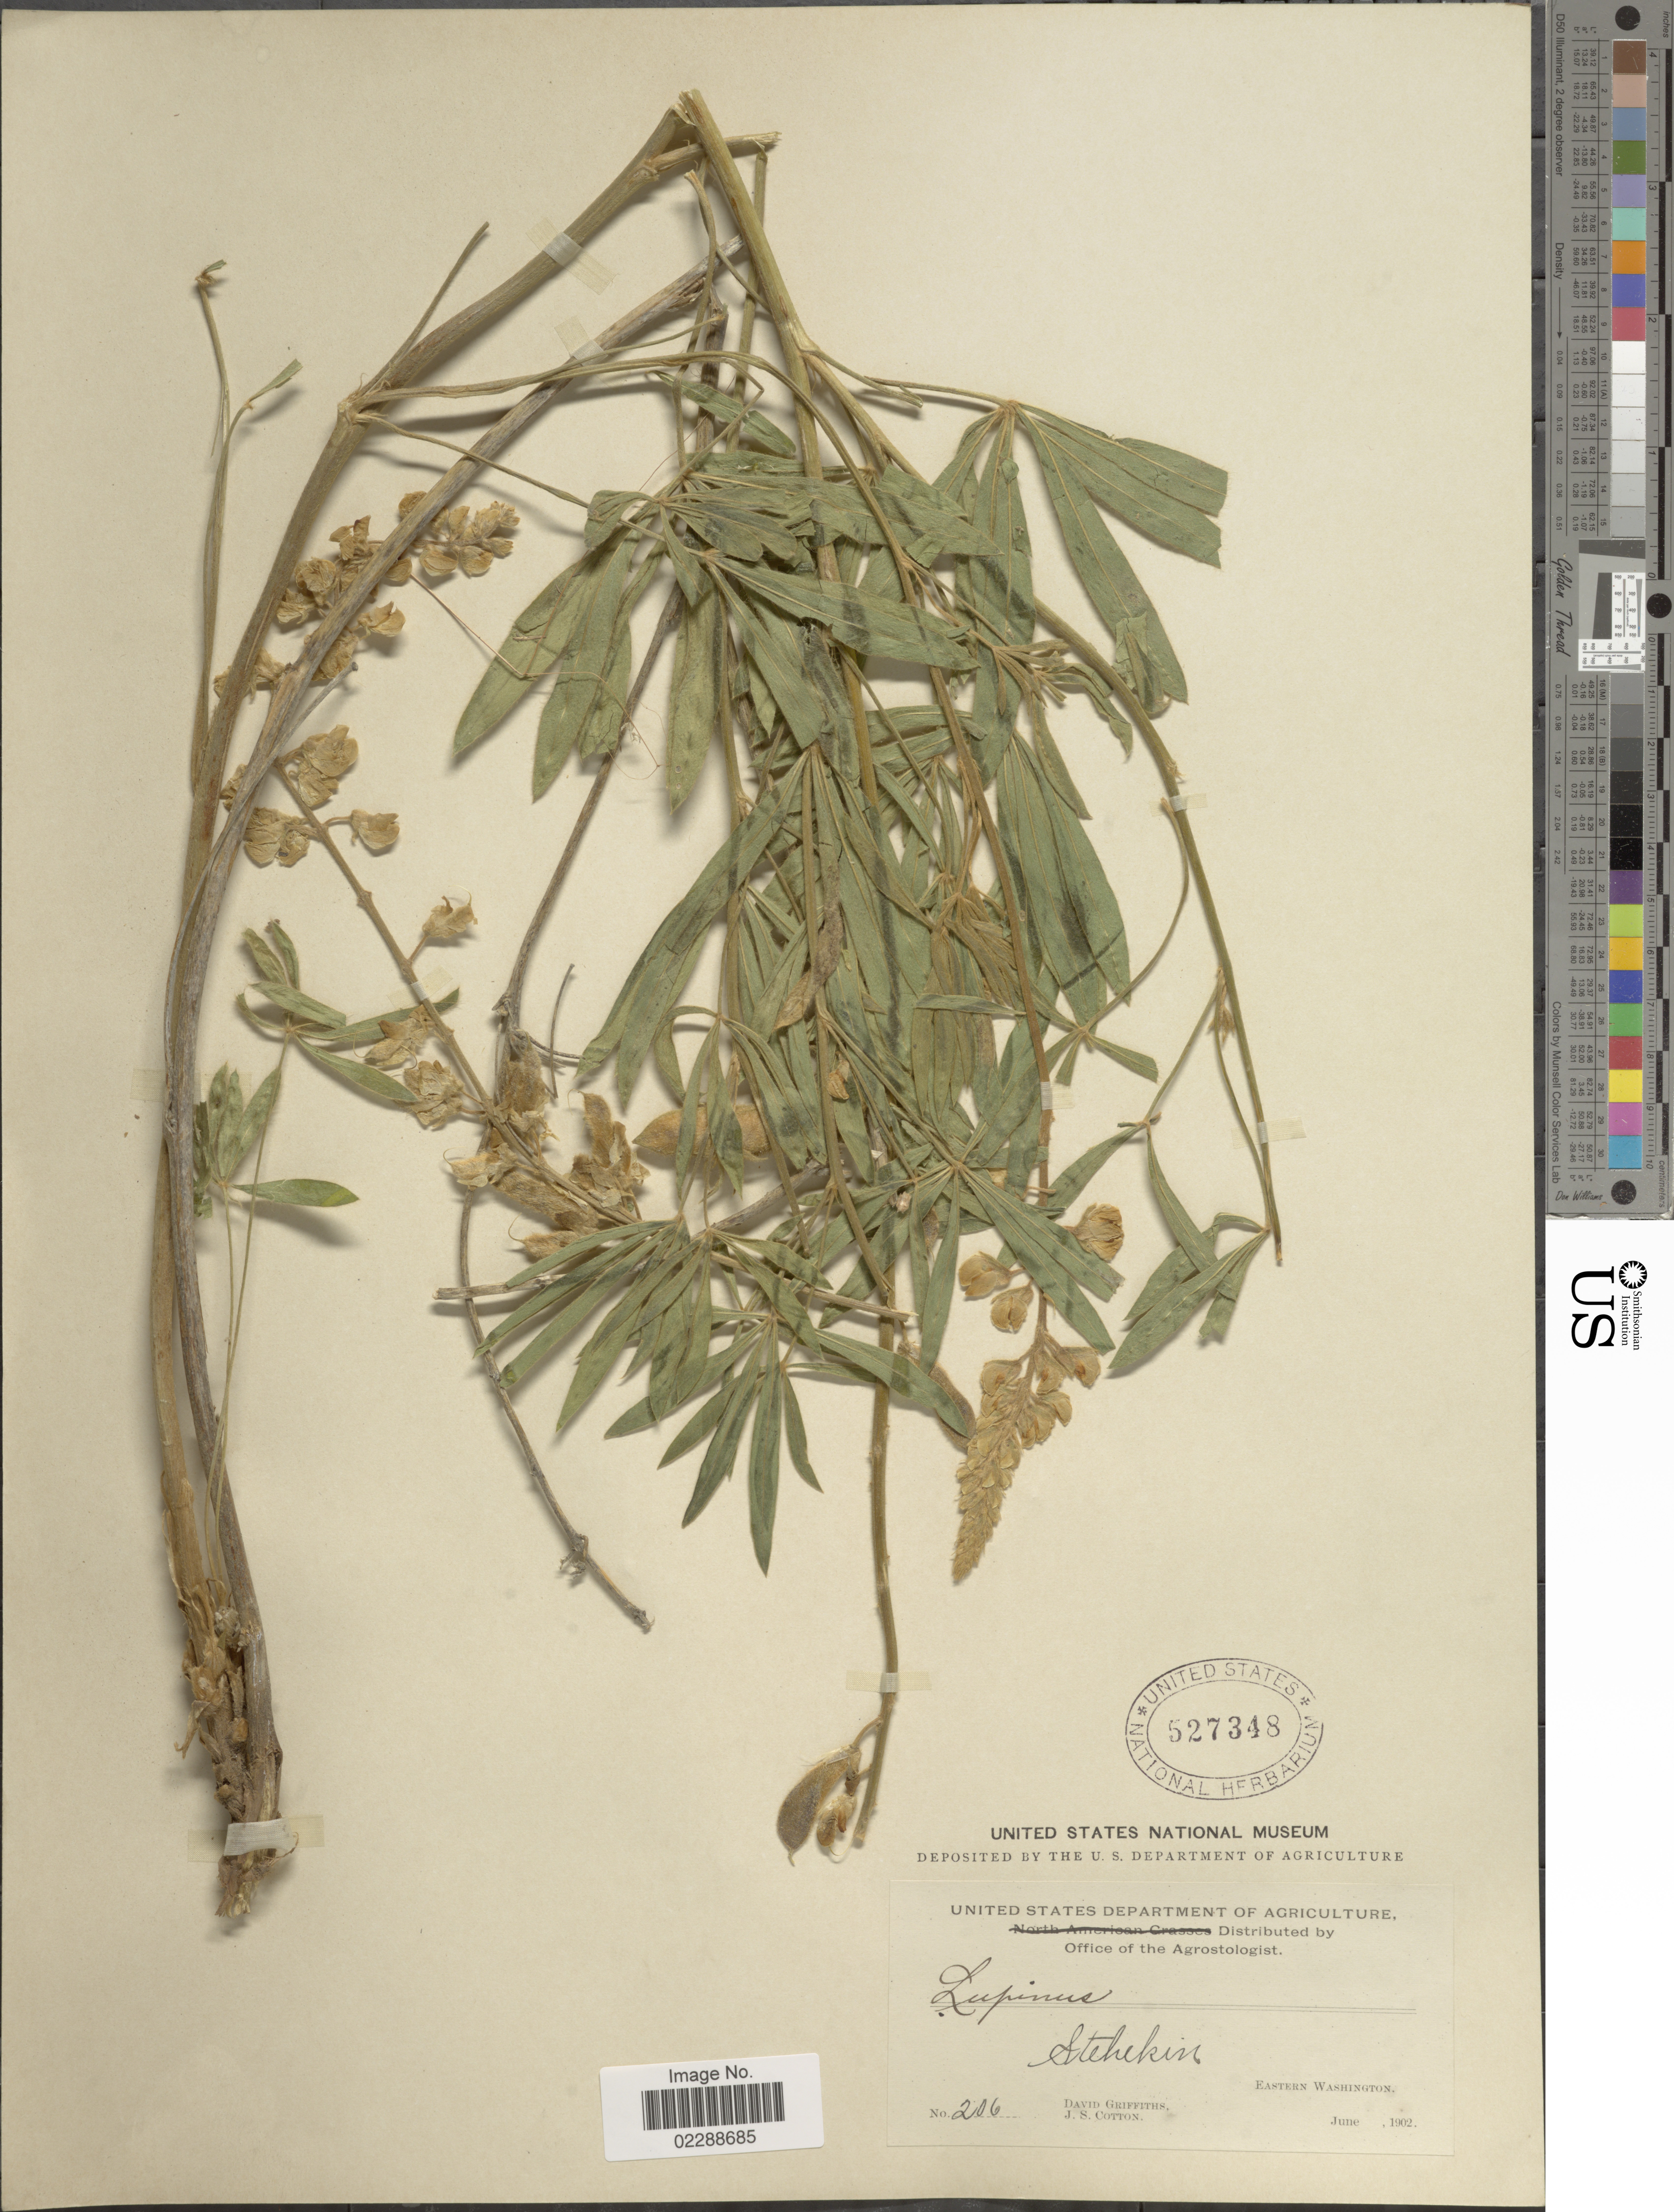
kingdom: Plantae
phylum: Tracheophyta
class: Magnoliopsida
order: Fabales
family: Fabaceae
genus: Lupinus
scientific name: Lupinus sp.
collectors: D. Griffiths & J. S. Cotton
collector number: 206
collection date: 1902-06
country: United States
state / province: Washington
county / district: Chelan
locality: Eastern Washington, Stehekin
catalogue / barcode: US 527348